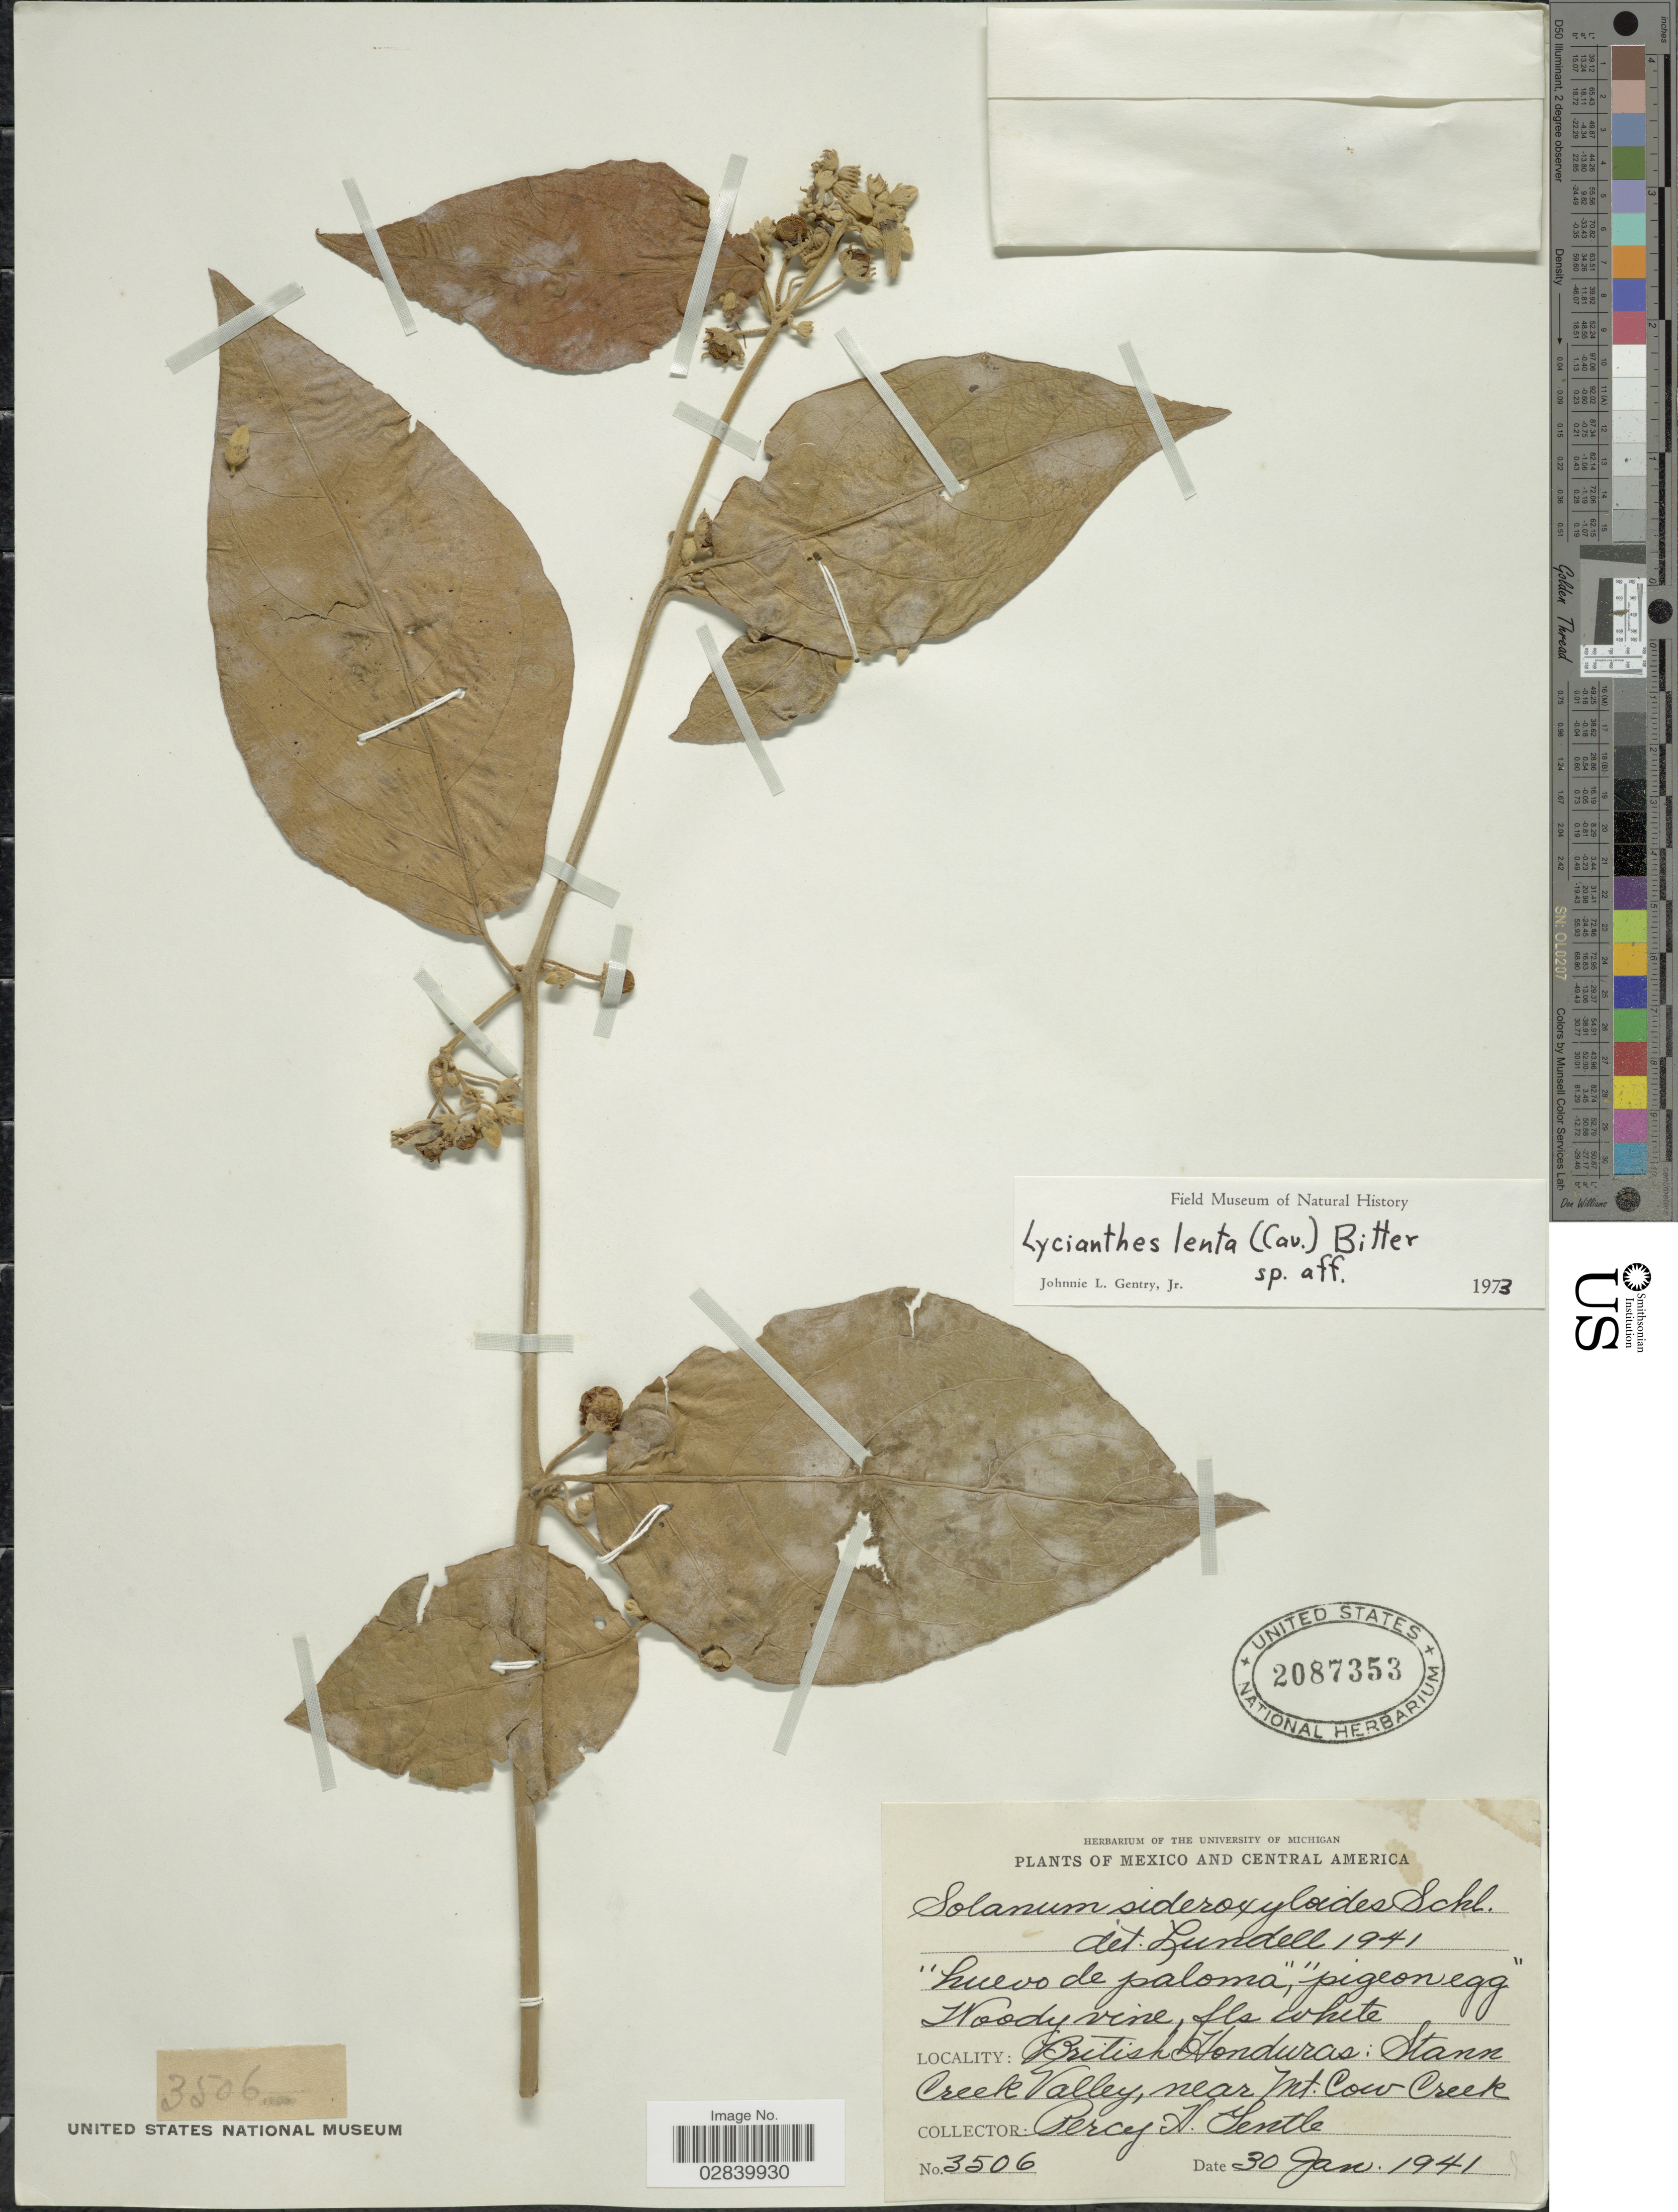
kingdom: Plantae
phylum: Tracheophyta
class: Magnoliopsida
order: Solanales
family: Solanaceae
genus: Lycianthes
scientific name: Lycianthes lenta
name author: (Cav.) Bitter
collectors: P. H. Gentle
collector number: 3506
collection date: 1941-01-30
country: Belize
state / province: Stann Creek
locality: British Honduras: Stann Creek Valley, near Mt. Cow Creek.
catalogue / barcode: US 2087353